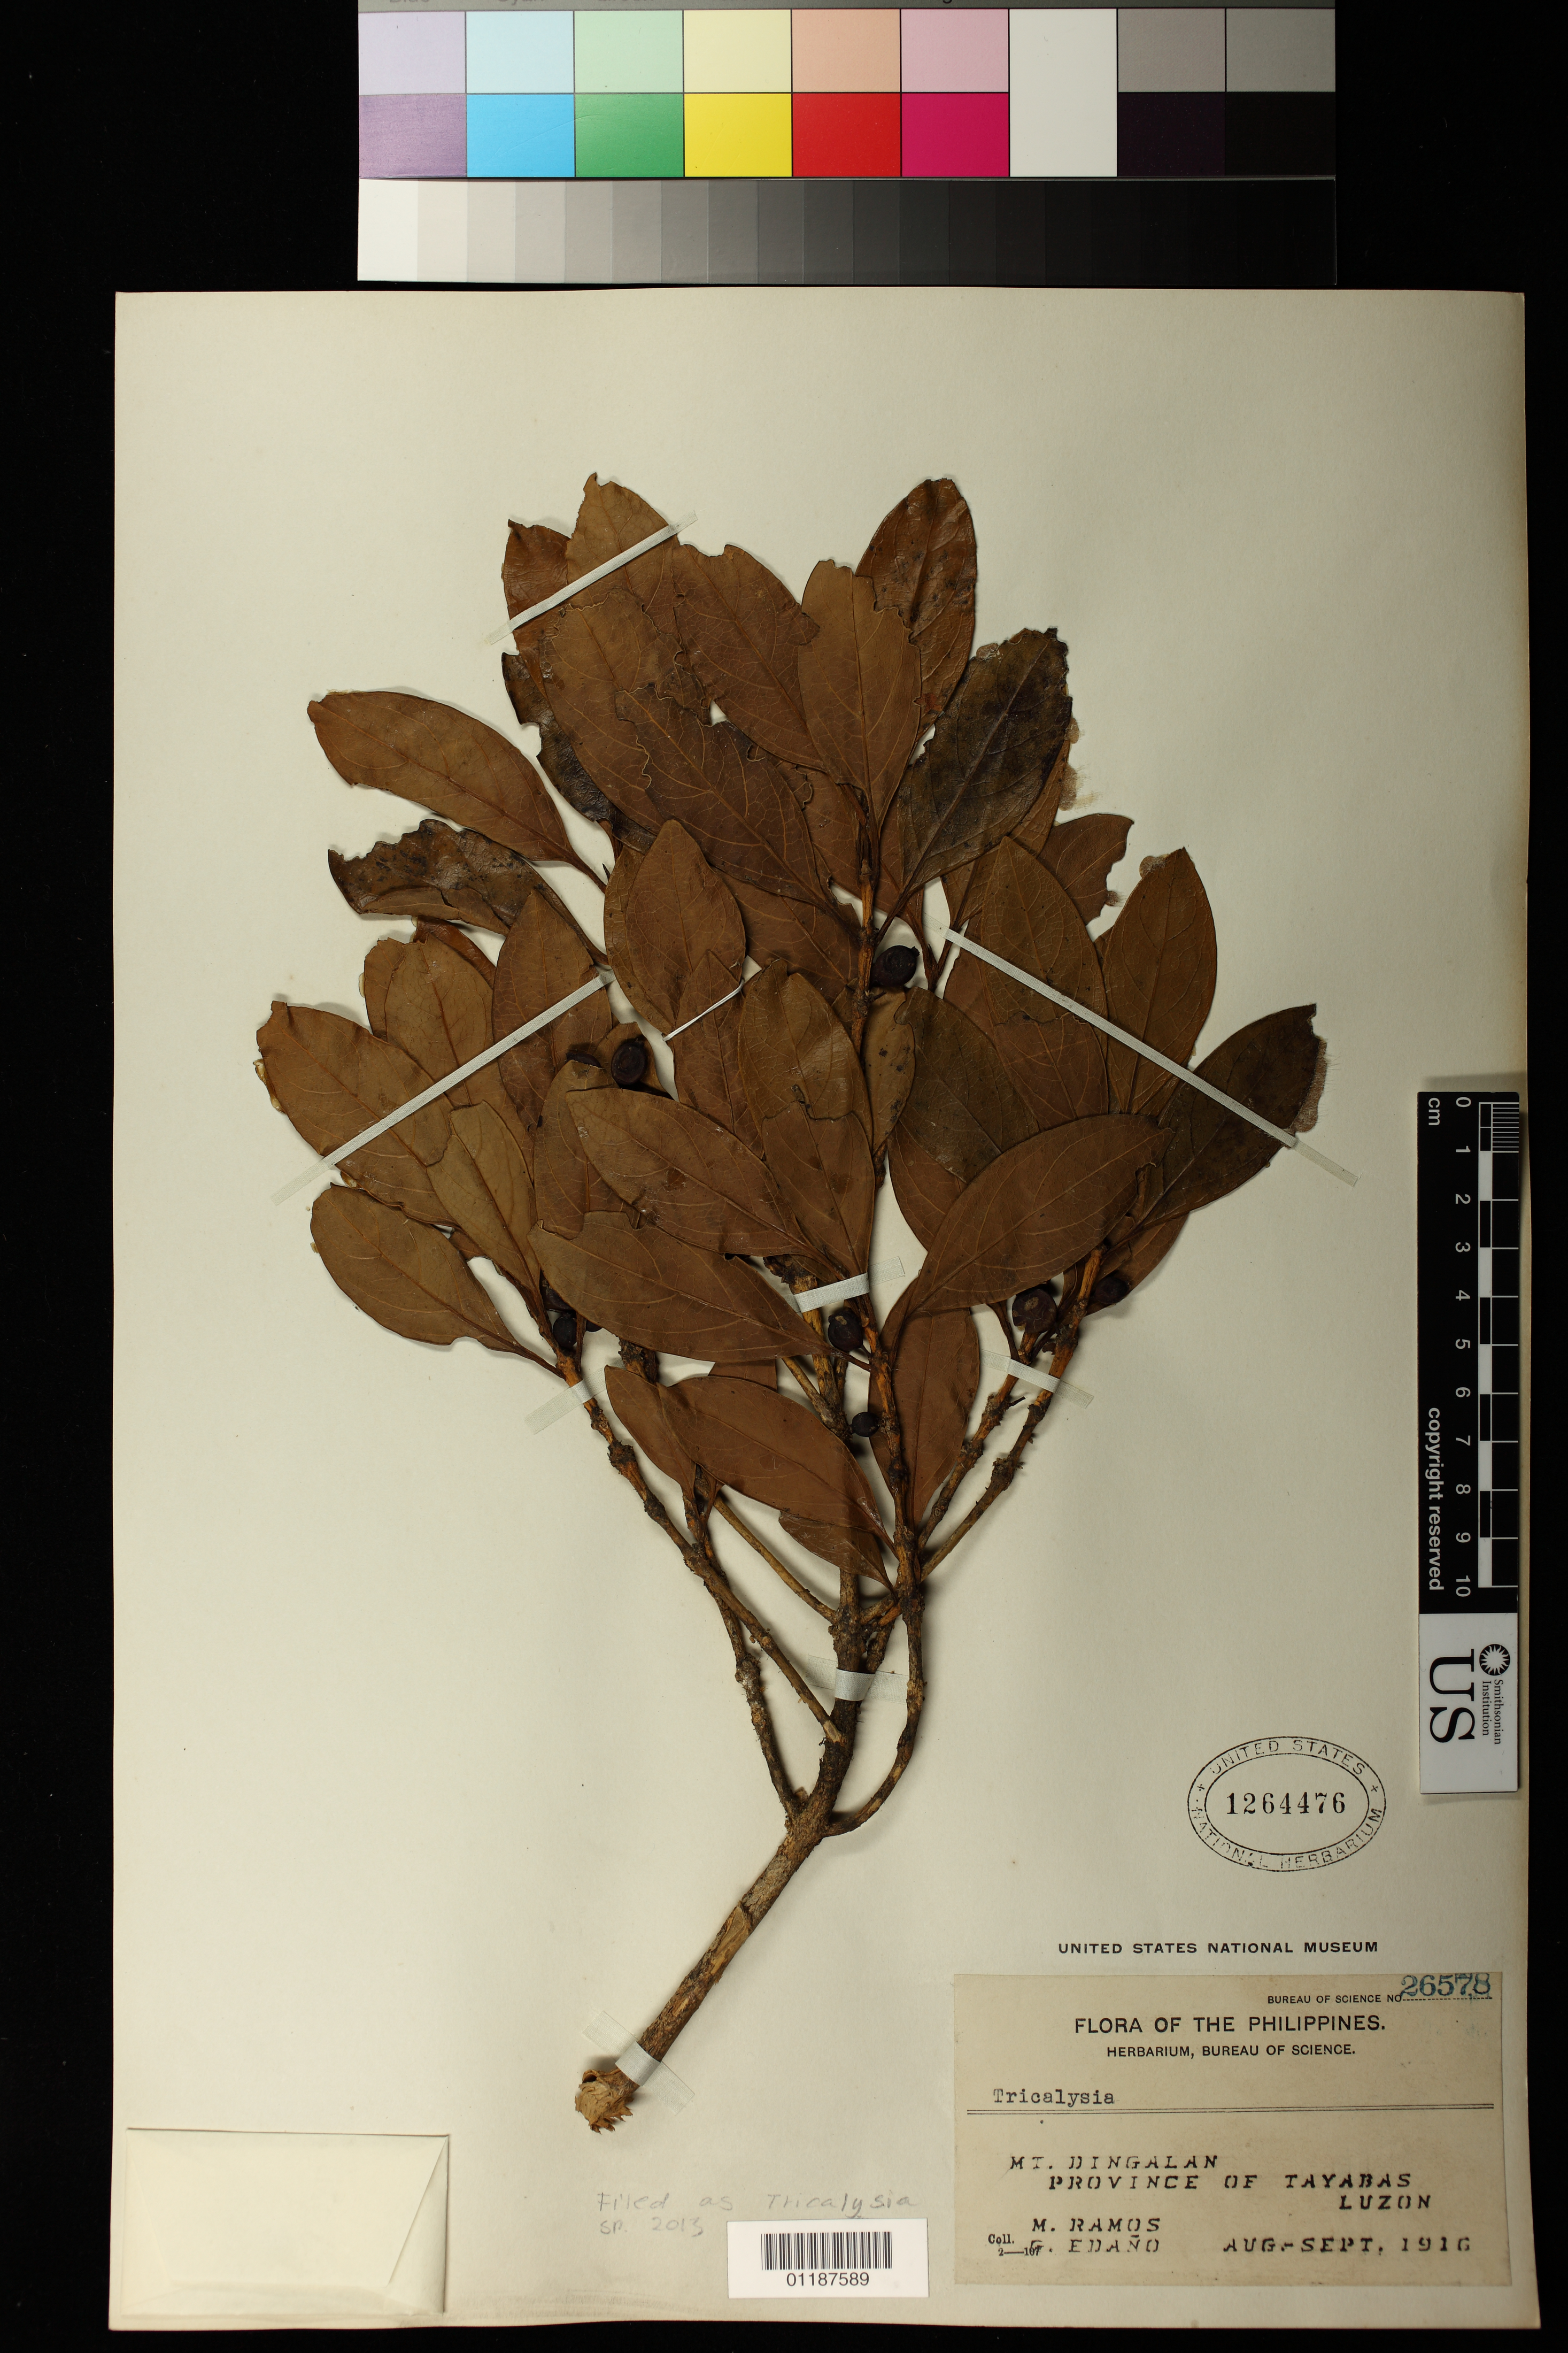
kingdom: Plantae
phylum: Tracheophyta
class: Magnoliopsida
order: Gentianales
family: Rubiaceae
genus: Tricalysia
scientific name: Tricalysia sp.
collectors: M. Ramos & G. Edaño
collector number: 26578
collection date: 1916-08/1916-09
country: Philippines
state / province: Calabarzon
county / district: Quezon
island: Luzon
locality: Mt. Dingalan. Tayabas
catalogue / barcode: US 1264476